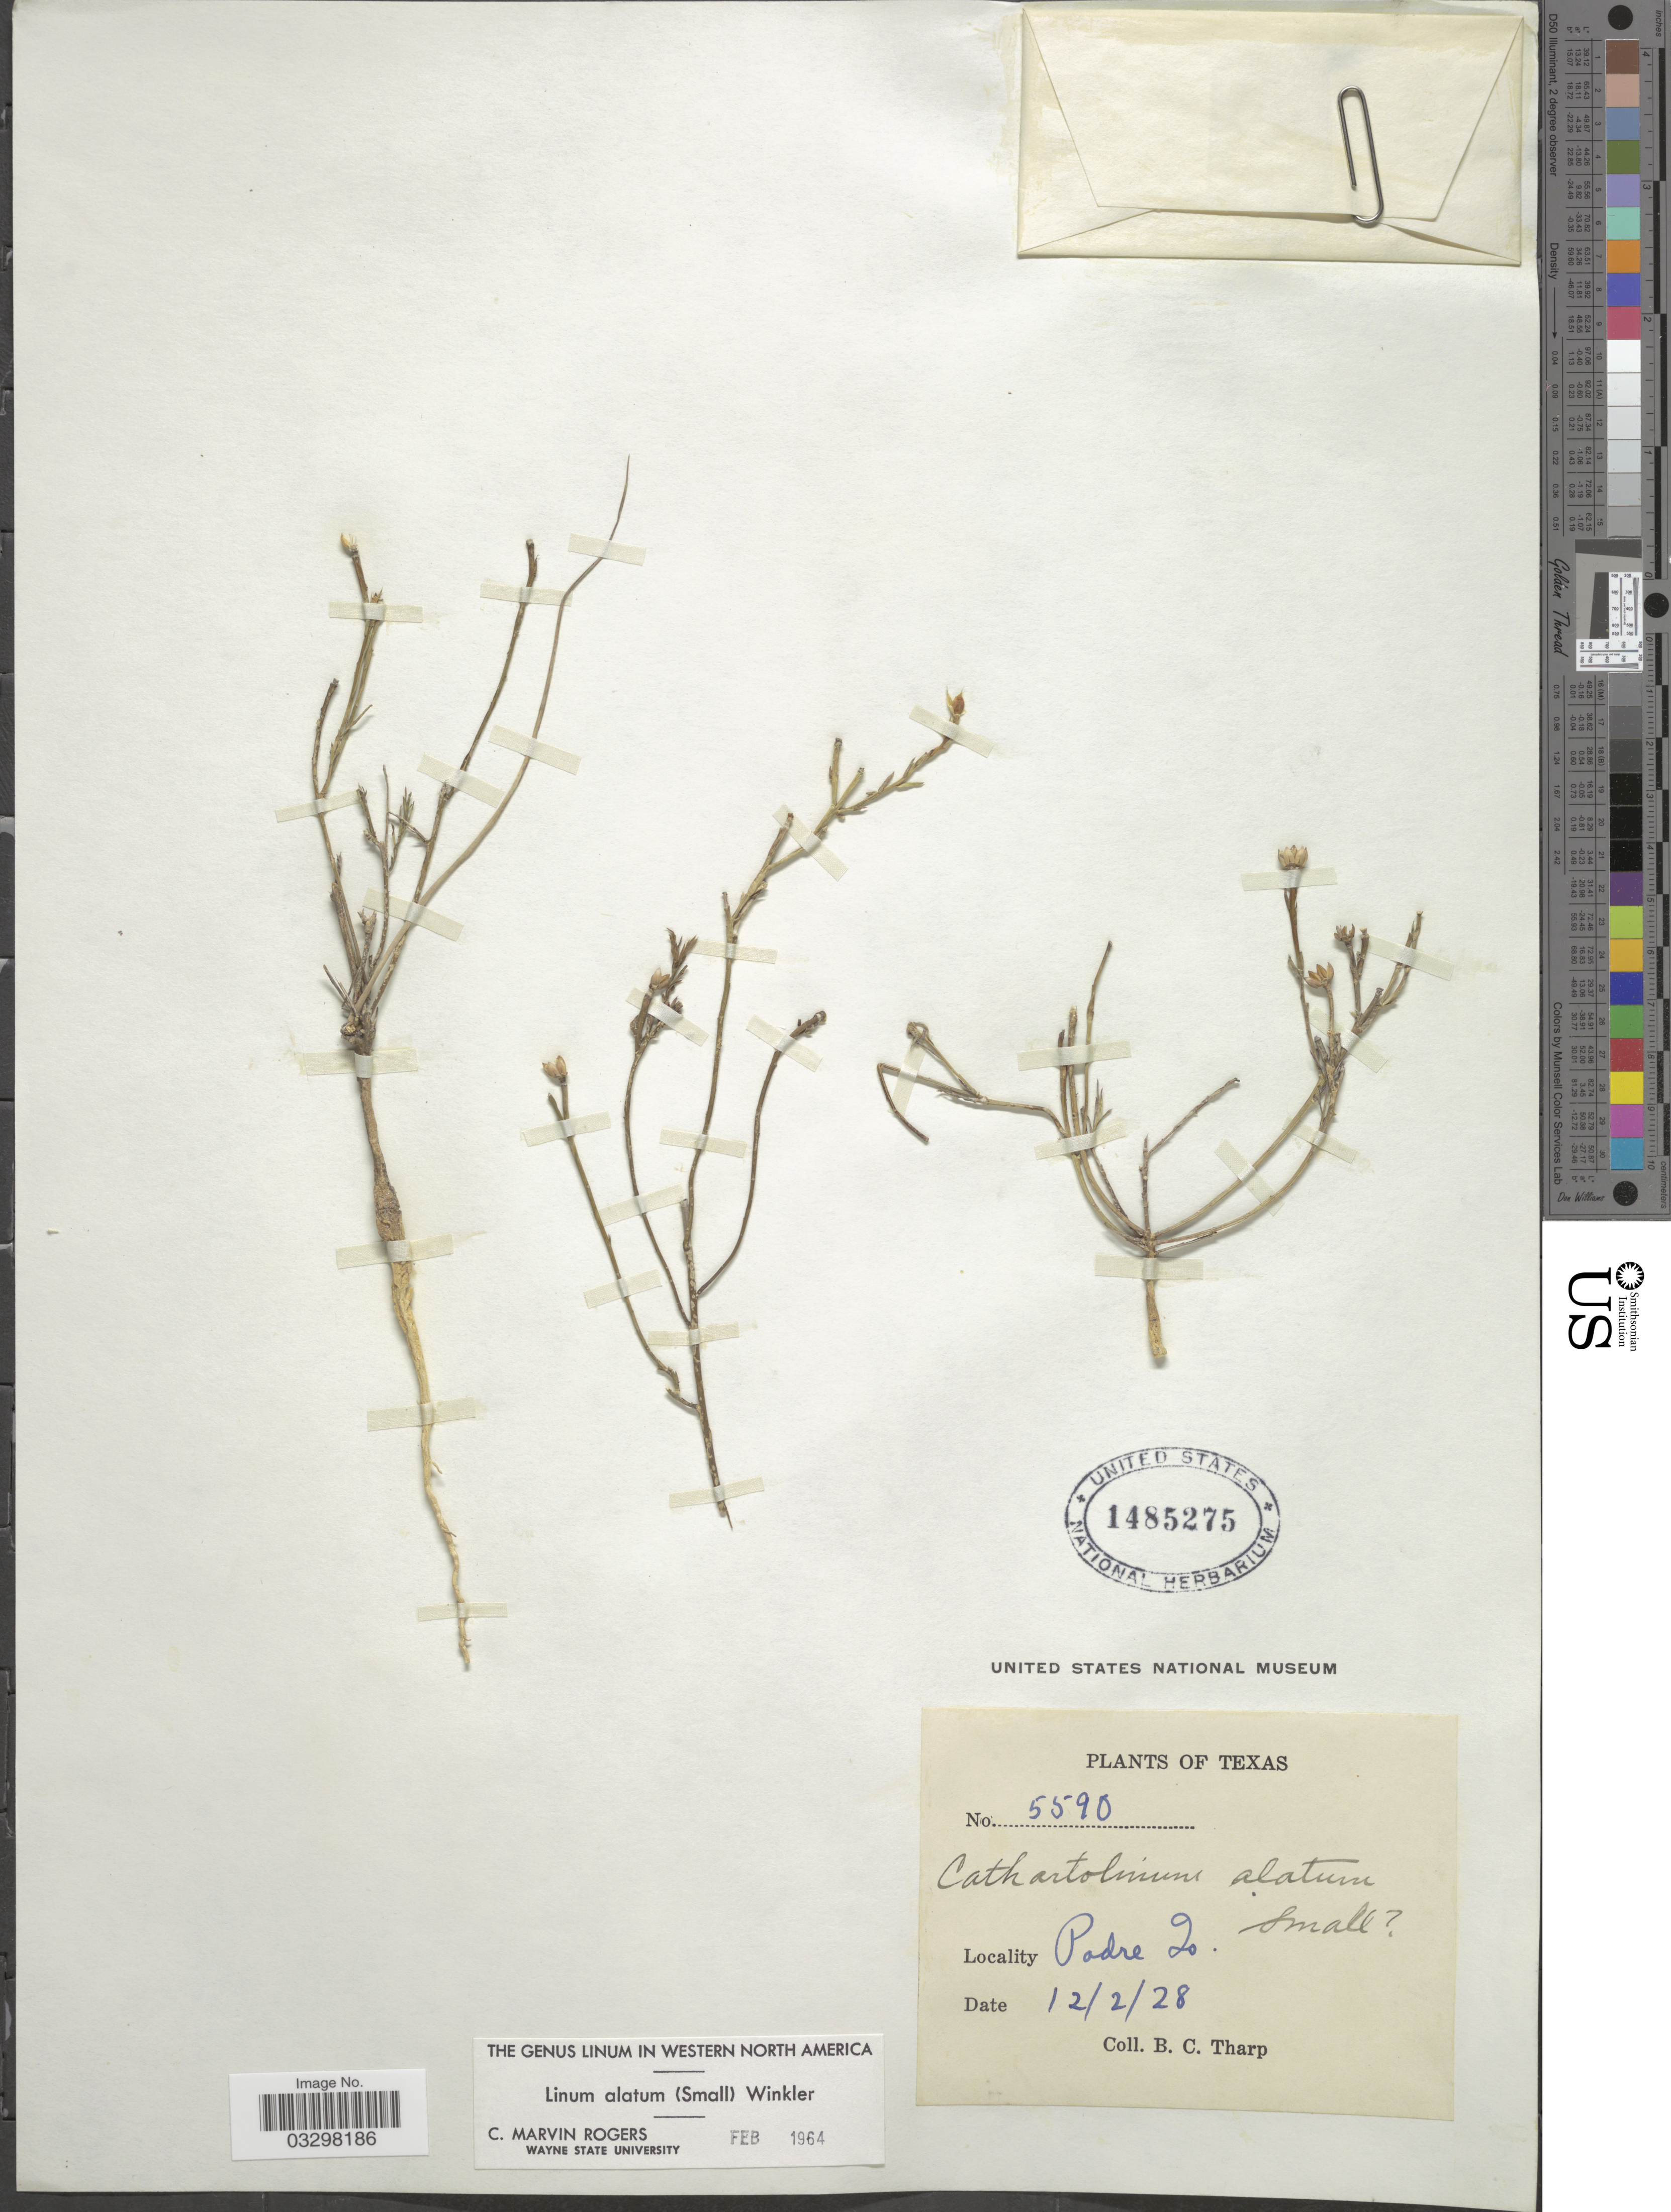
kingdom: Plantae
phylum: Tracheophyta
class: Magnoliopsida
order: Malpighiales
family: Linaceae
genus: Linum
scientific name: Linum alatum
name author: (Small) H.J.P. Winkl.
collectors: B. C. Tharp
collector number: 5590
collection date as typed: Transcribed d/m/y: 2/12/28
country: United States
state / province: Texas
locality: Padre Is.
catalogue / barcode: US 1485275